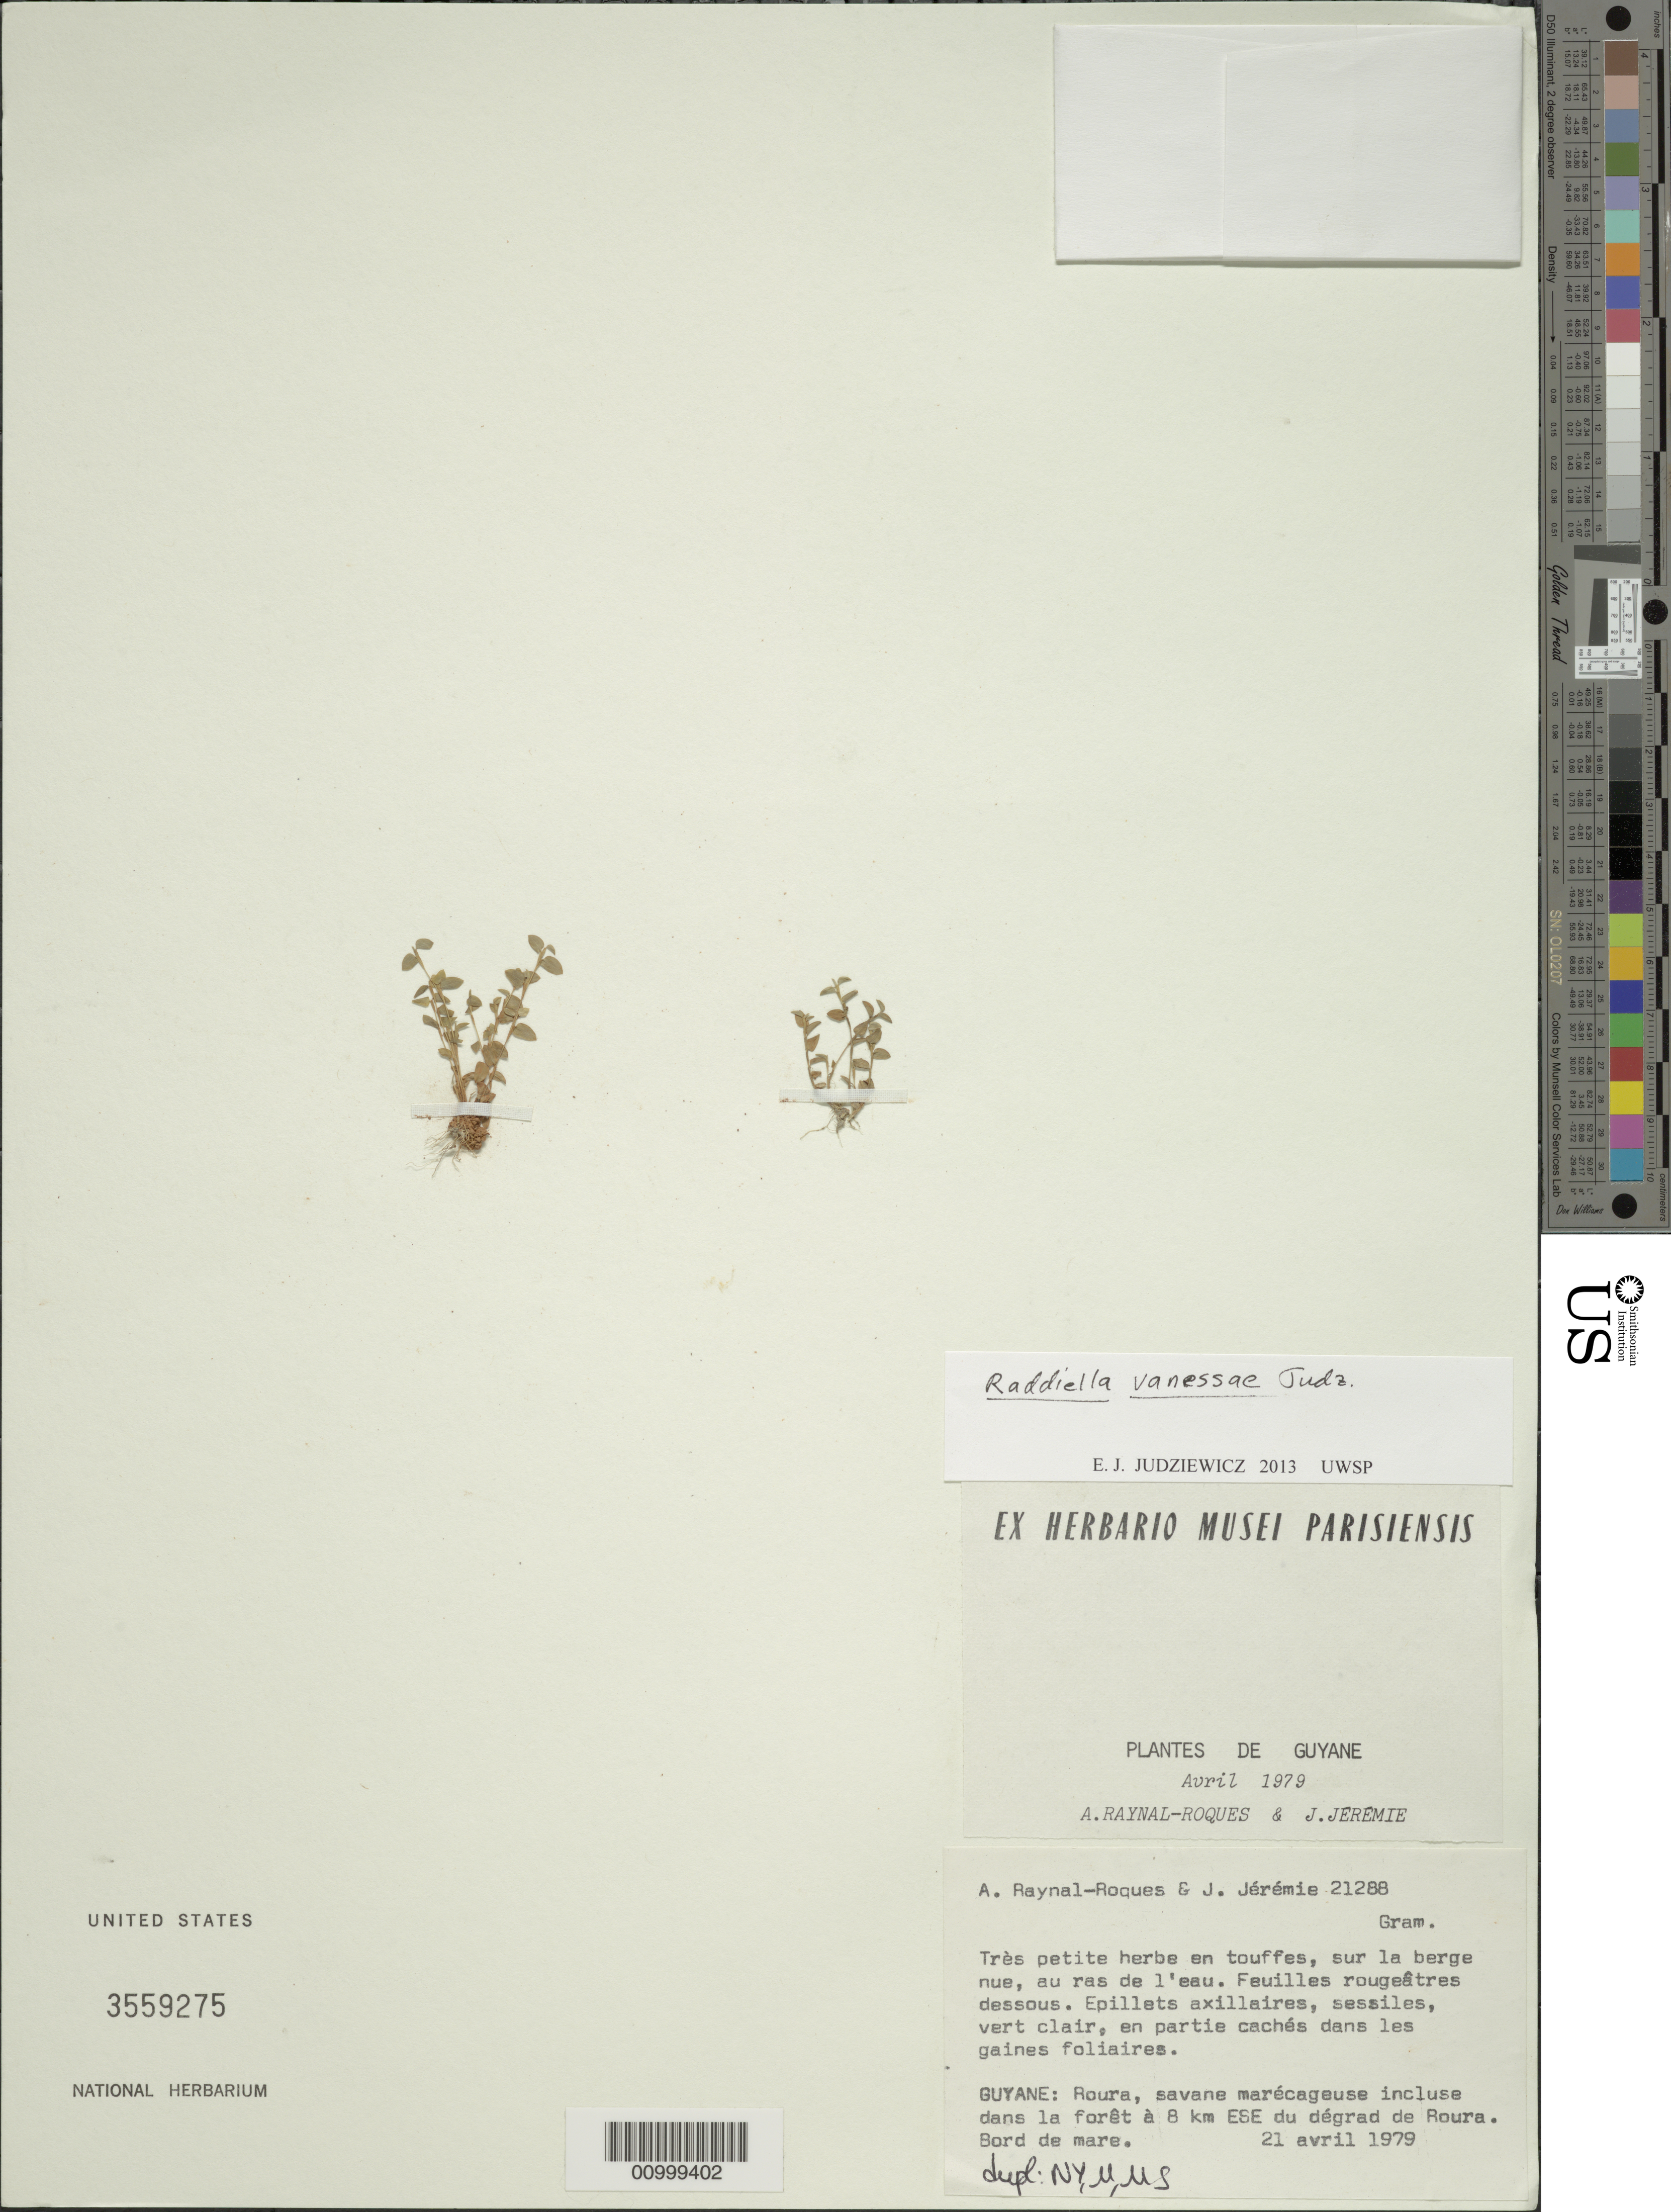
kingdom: Plantae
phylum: Tracheophyta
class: Liliopsida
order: Poales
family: Poaceae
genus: Raddiella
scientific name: Raddiella vanessae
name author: Judz.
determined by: Judziewicz, E. J.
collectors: A. M. Raynal & J. Jérémie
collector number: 21288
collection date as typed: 21-Apr-79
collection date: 1979-04-21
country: French Guiana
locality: Roura, savane marecageuse incluse dans la foret a 8 km ESE du degrad de Roura. Bord de mare.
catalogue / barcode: US 3559275